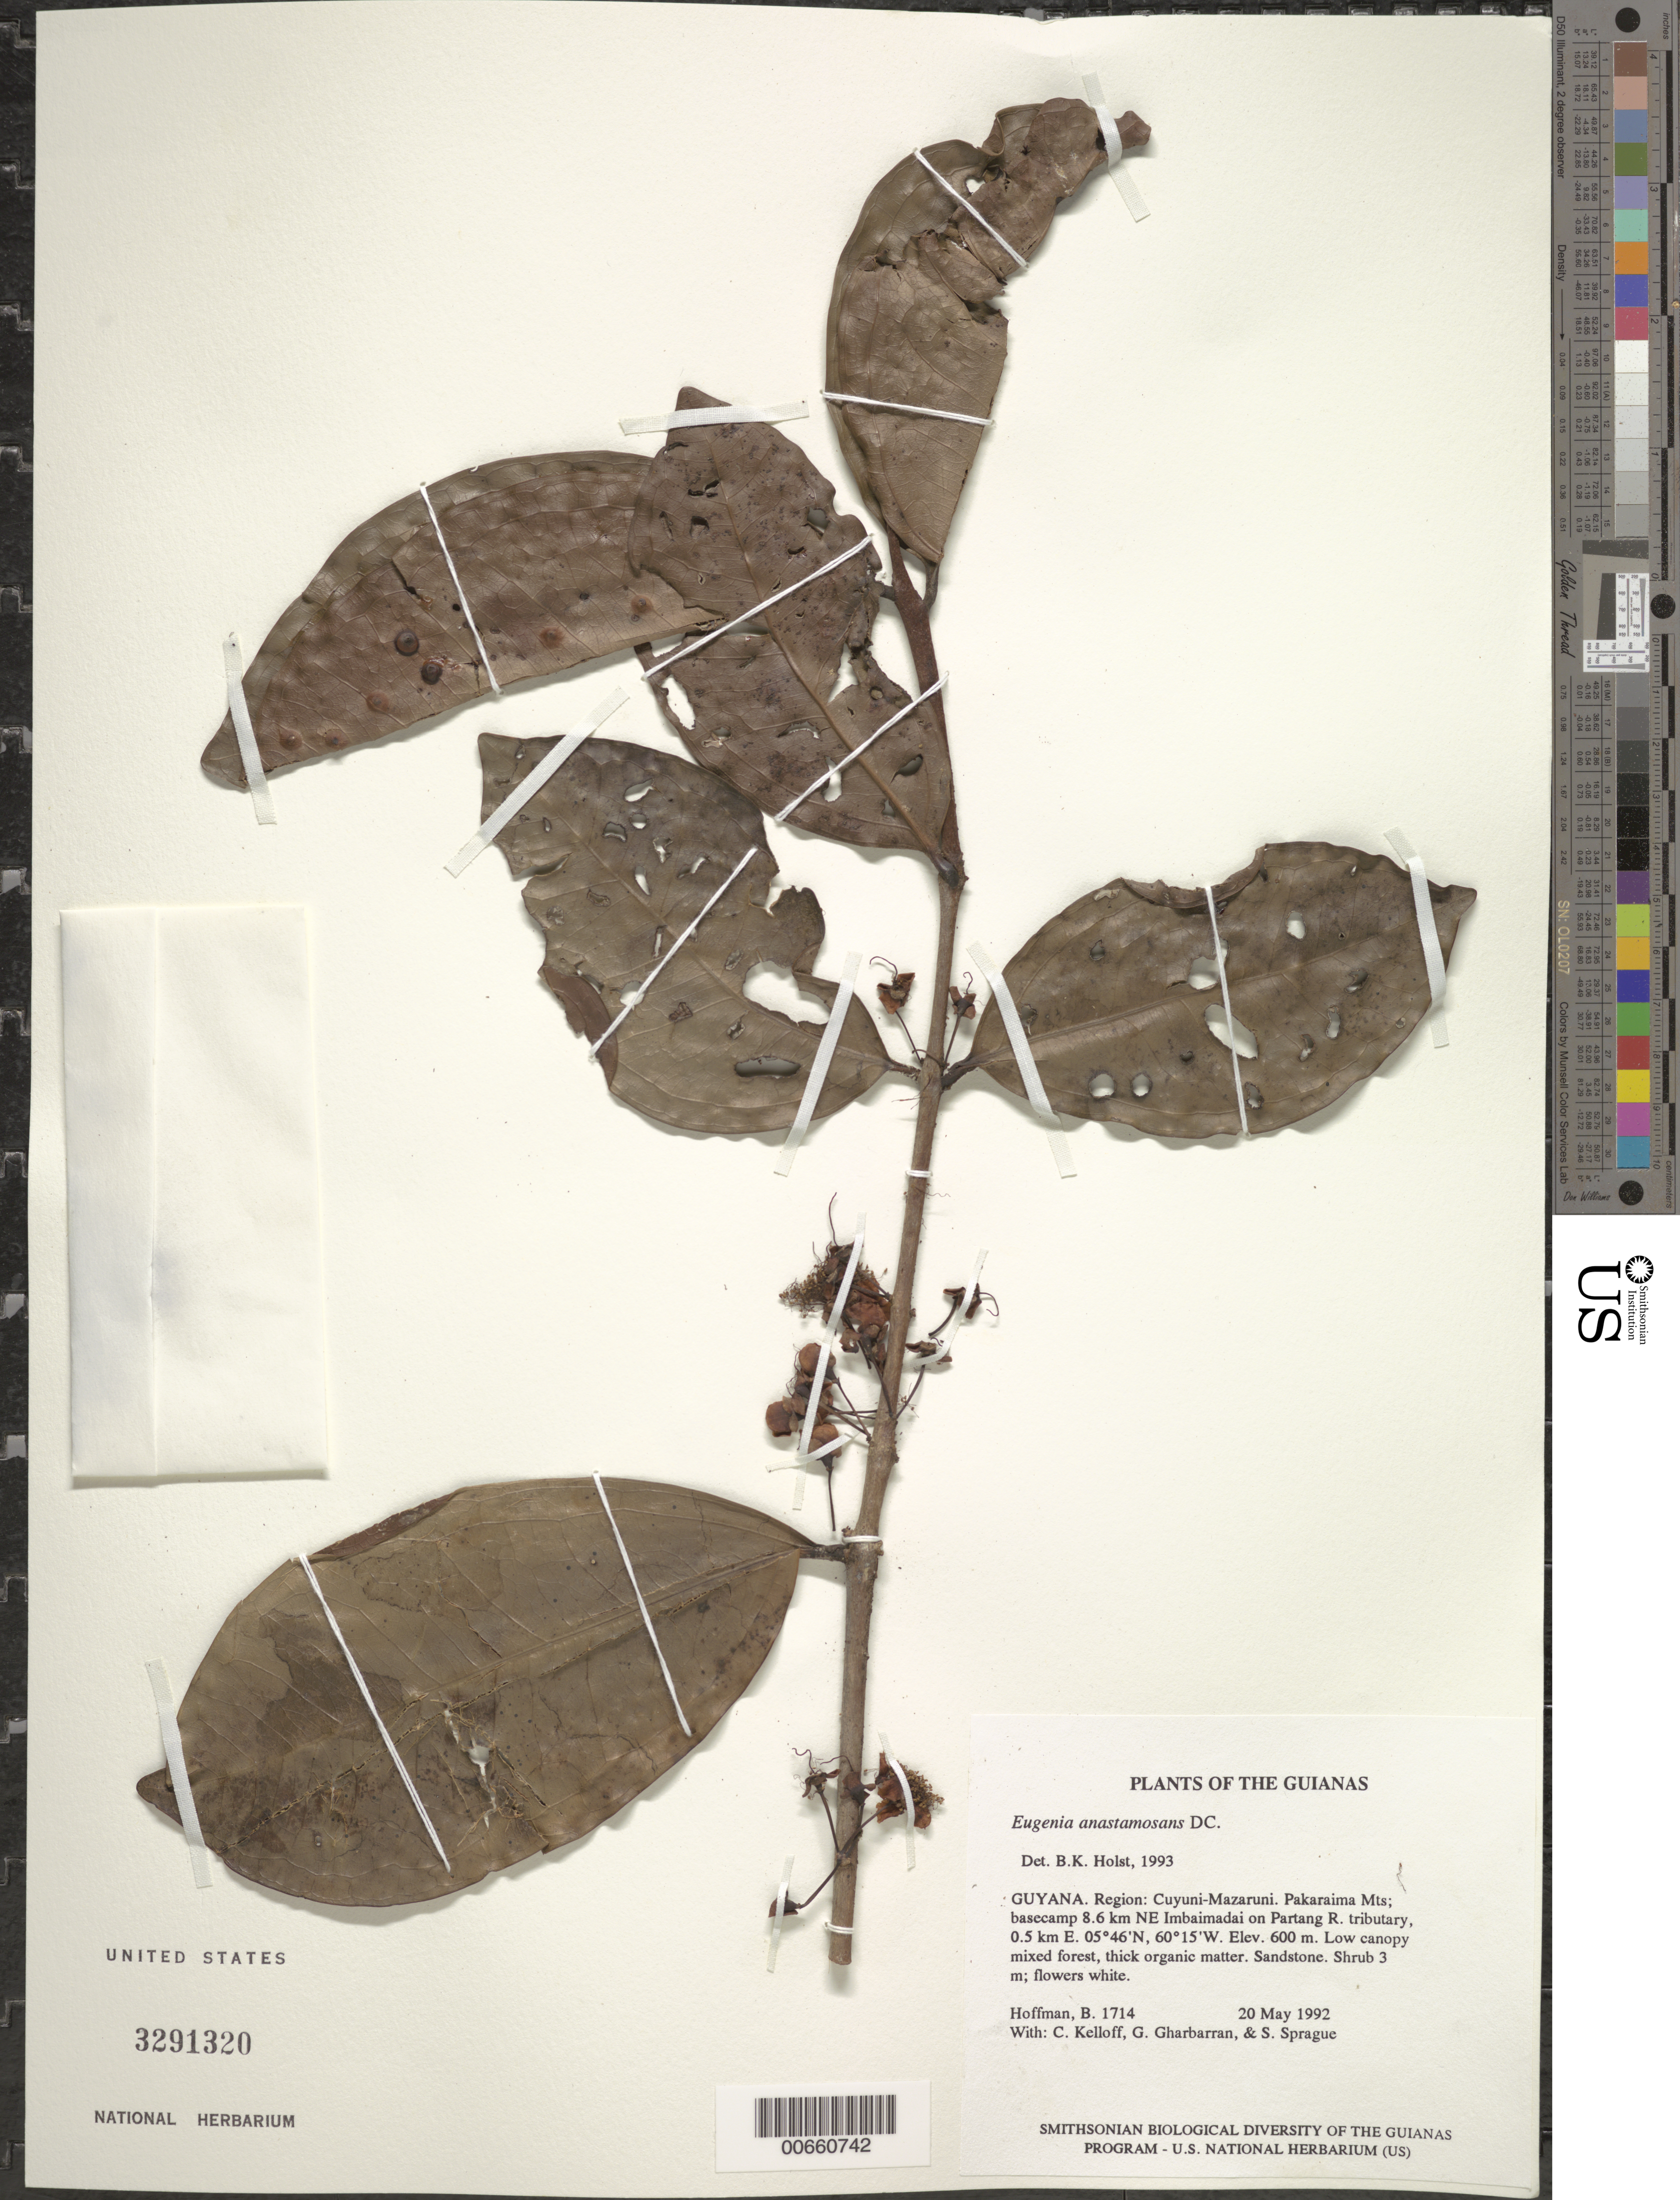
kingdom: Plantae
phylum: Tracheophyta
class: Magnoliopsida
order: Myrtales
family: Myrtaceae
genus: Eugenia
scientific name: Eugenia anastomosans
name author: DC.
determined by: Holst, Bruce K.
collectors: B. Hoffman, C. L. Kelloff, G. Gharbarran & S. Sprague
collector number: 1714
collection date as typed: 20 May 1992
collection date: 1992-05-20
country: Guyana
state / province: Cuyuni-Mazaruni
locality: Pakaraima Mts; basecamp 8.6 km NE Imbaimadai on Partang River tributary, 0.5 km E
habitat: Low canopy mixed forest, thick organic matter. Sandstone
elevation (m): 600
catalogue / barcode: US 3291320